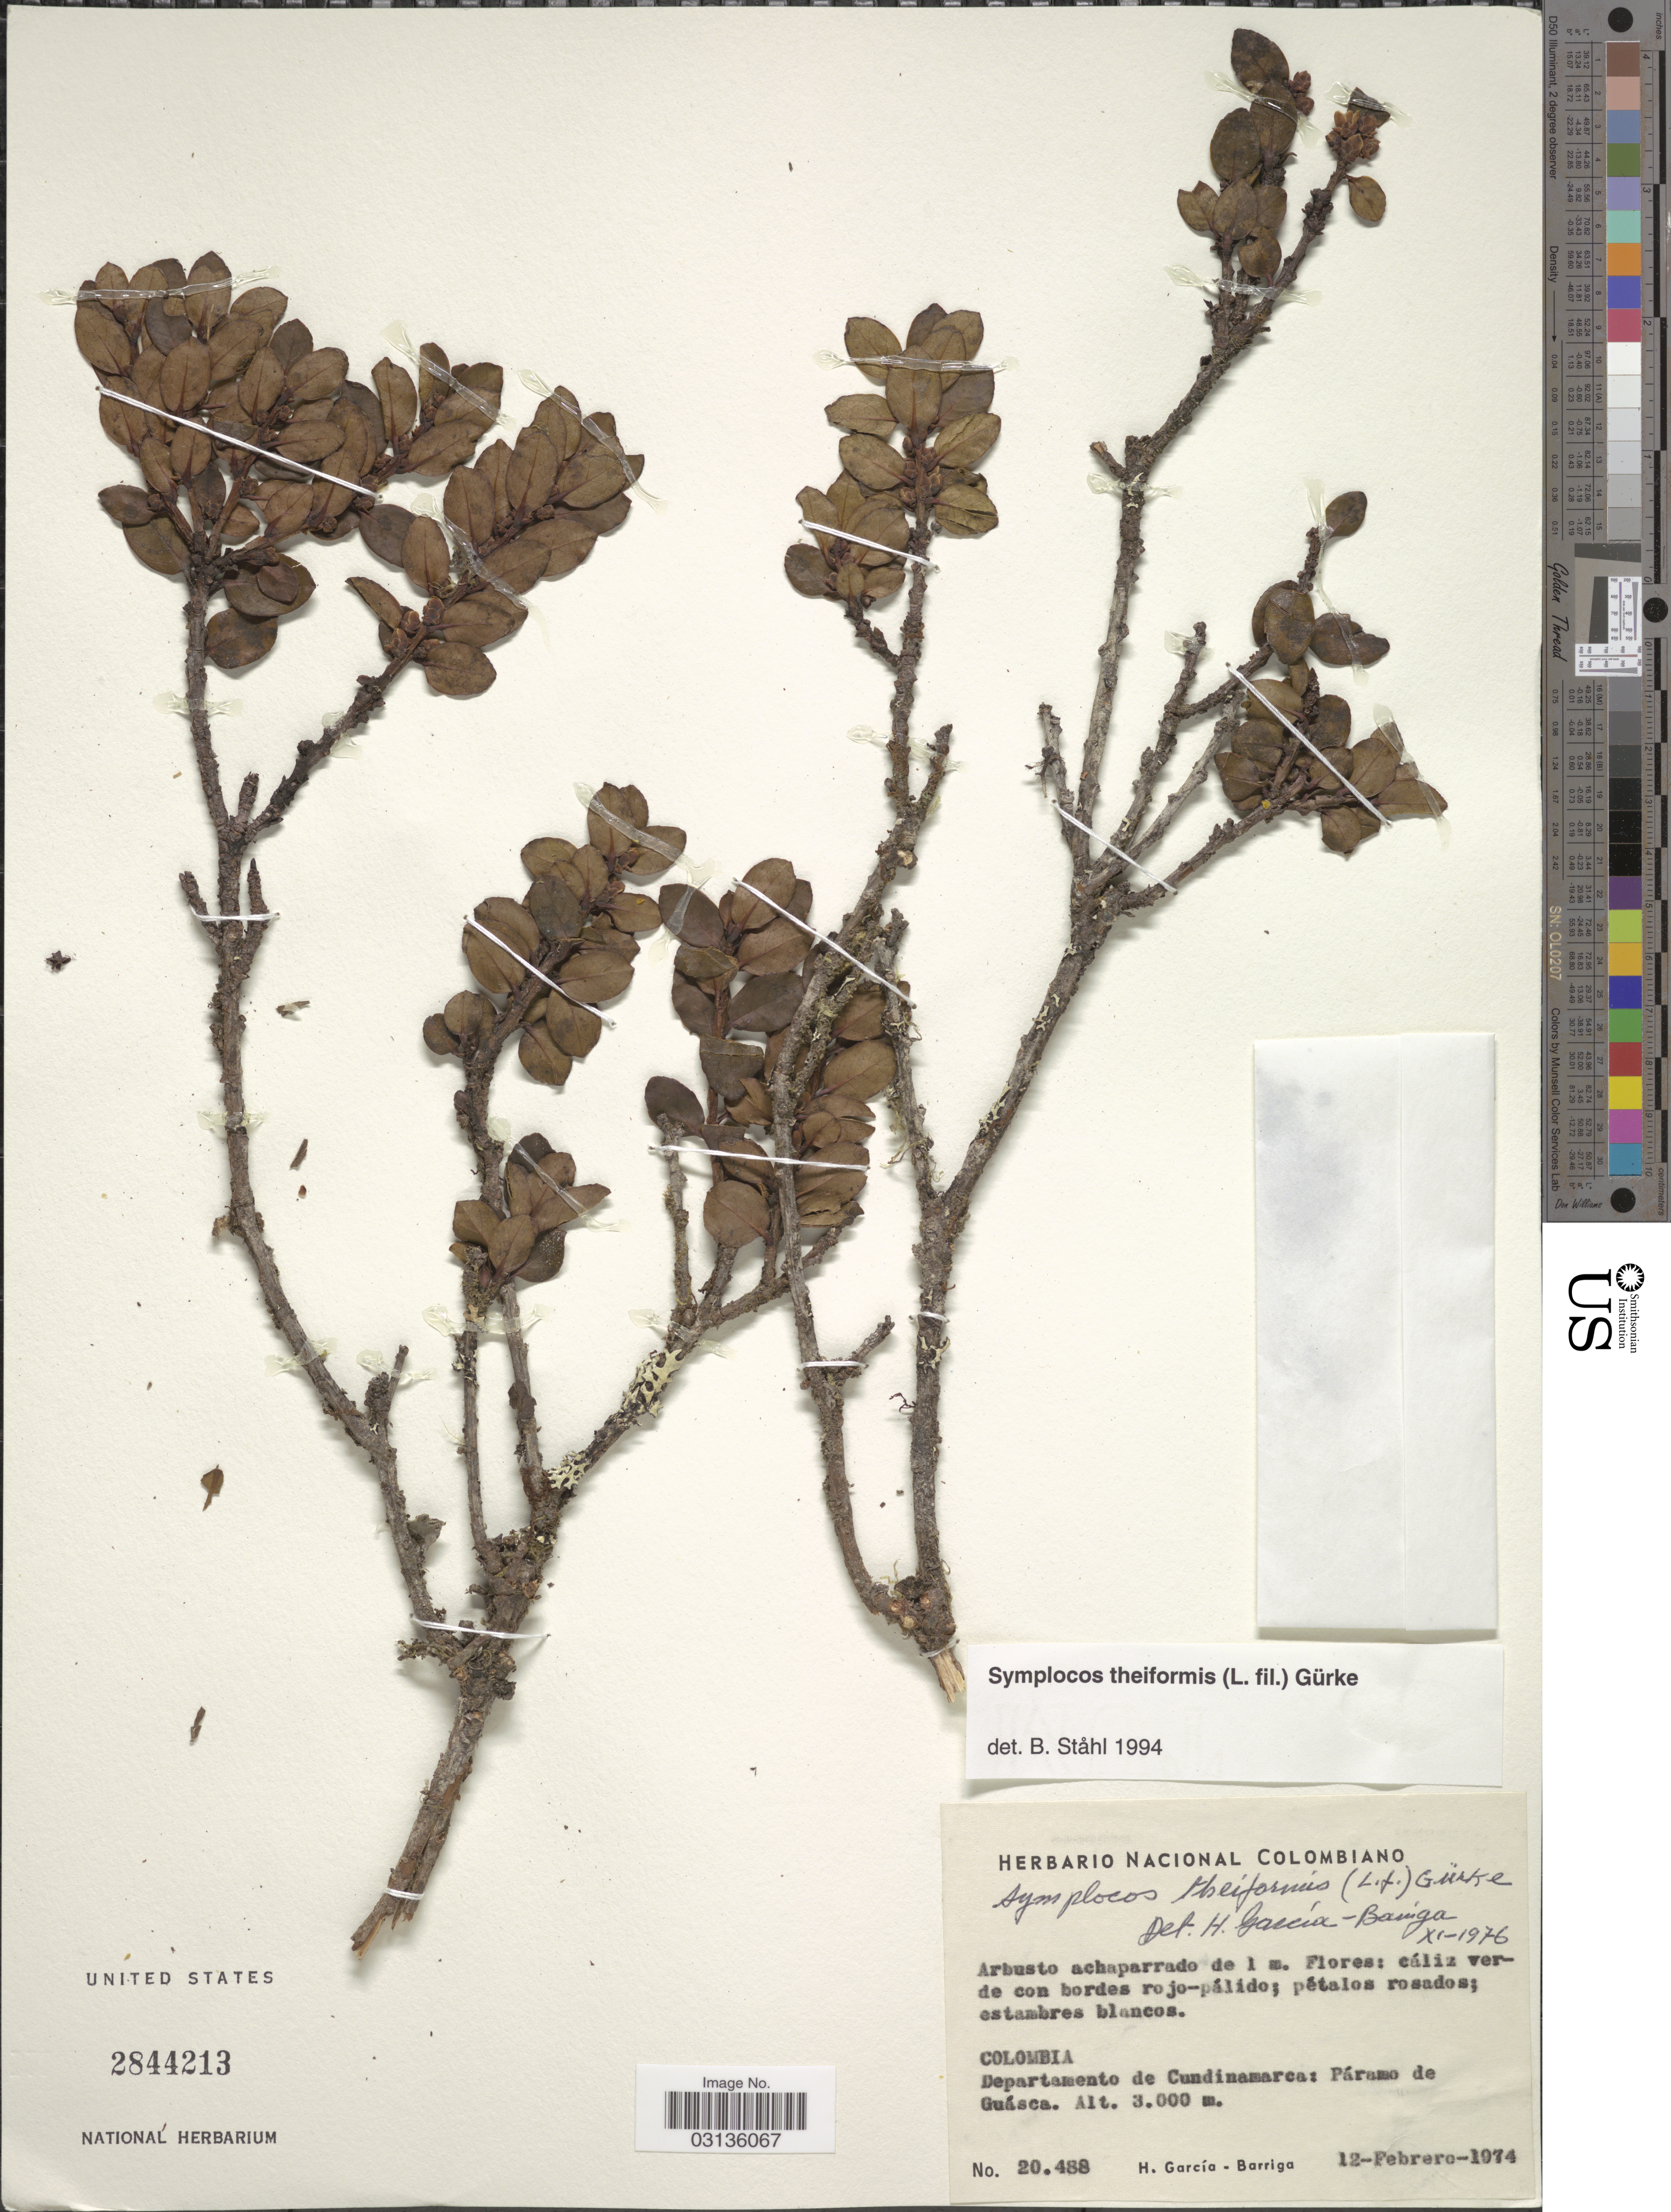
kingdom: Plantae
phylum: Tracheophyta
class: Magnoliopsida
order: Ericales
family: Symplocaceae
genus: Symplocos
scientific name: Symplocos theiformis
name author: (L. f.) Oken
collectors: H. García Barriga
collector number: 20488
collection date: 1974-02-12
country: Colombia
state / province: Cundinamarca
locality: Departamento de Cundinamarca: Páramo de Guásca.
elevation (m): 3000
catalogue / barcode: US 2844213